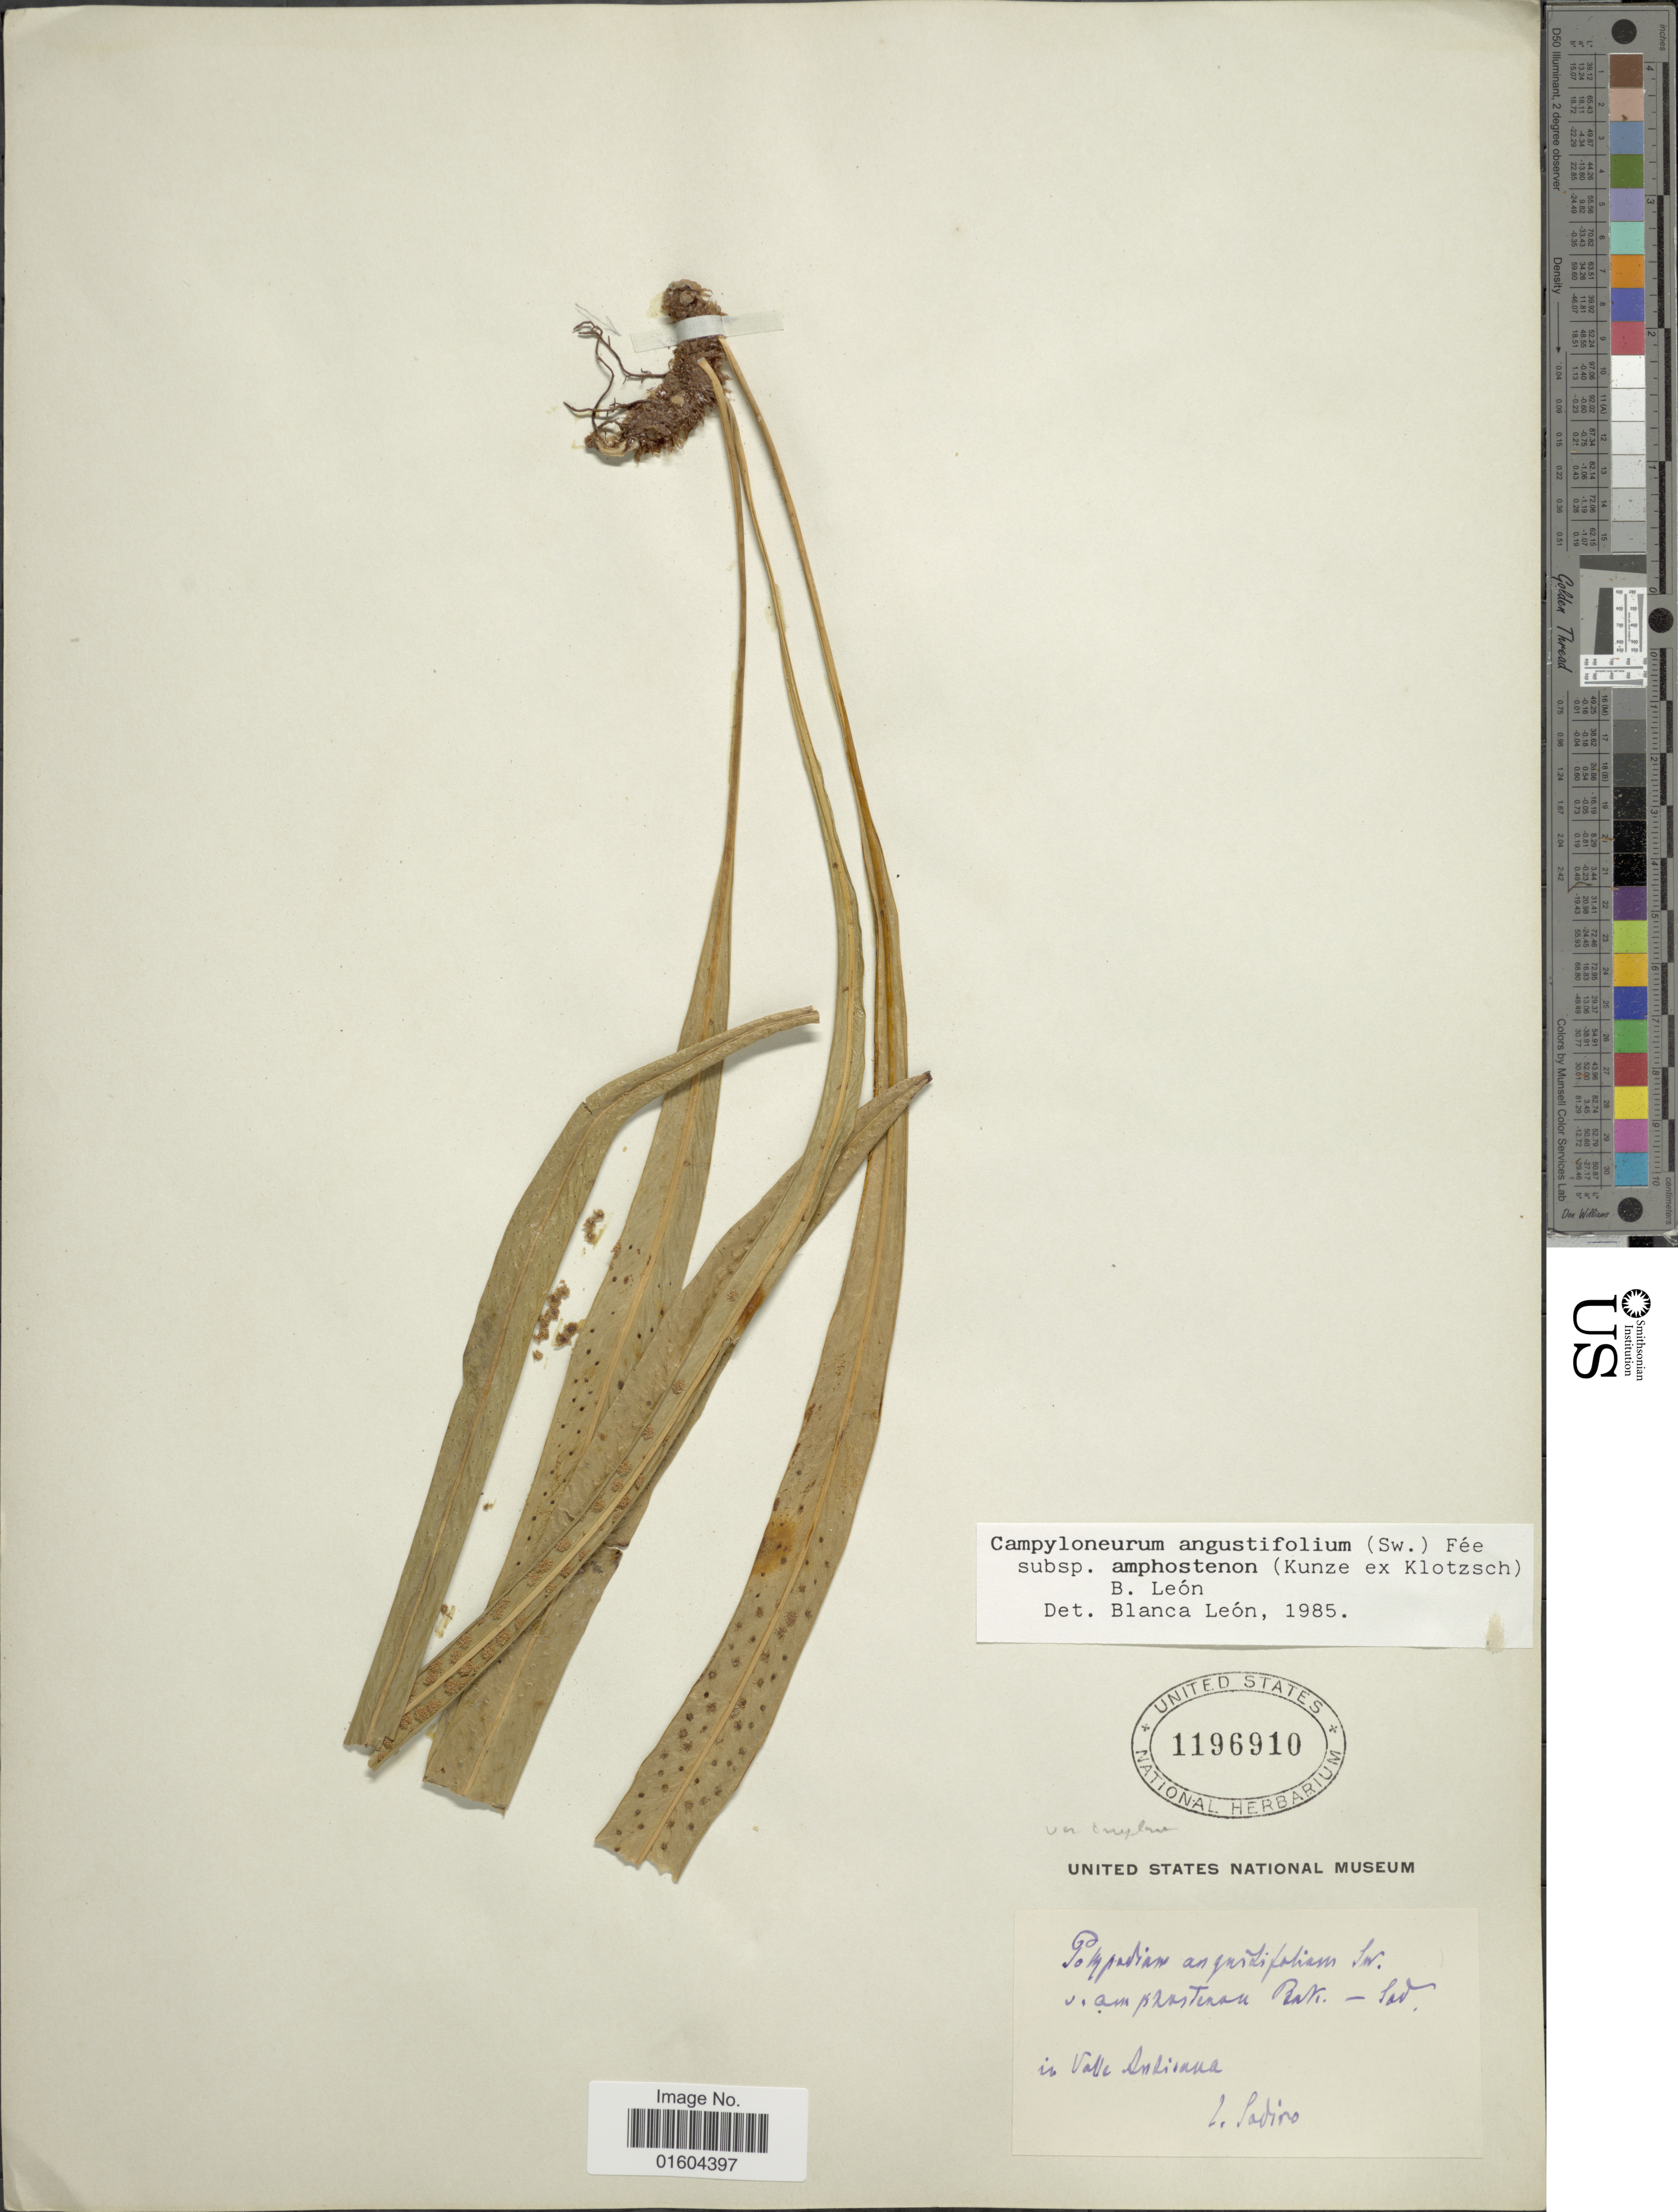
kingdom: Plantae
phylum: Tracheophyta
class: Polypodiopsida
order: Polypodiales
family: Polypodiaceae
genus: Campyloneurum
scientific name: Campyloneurum irregulare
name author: Lellinger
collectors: Sodiro, --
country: Ecuador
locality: In Valle Antisana.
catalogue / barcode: US 1196910